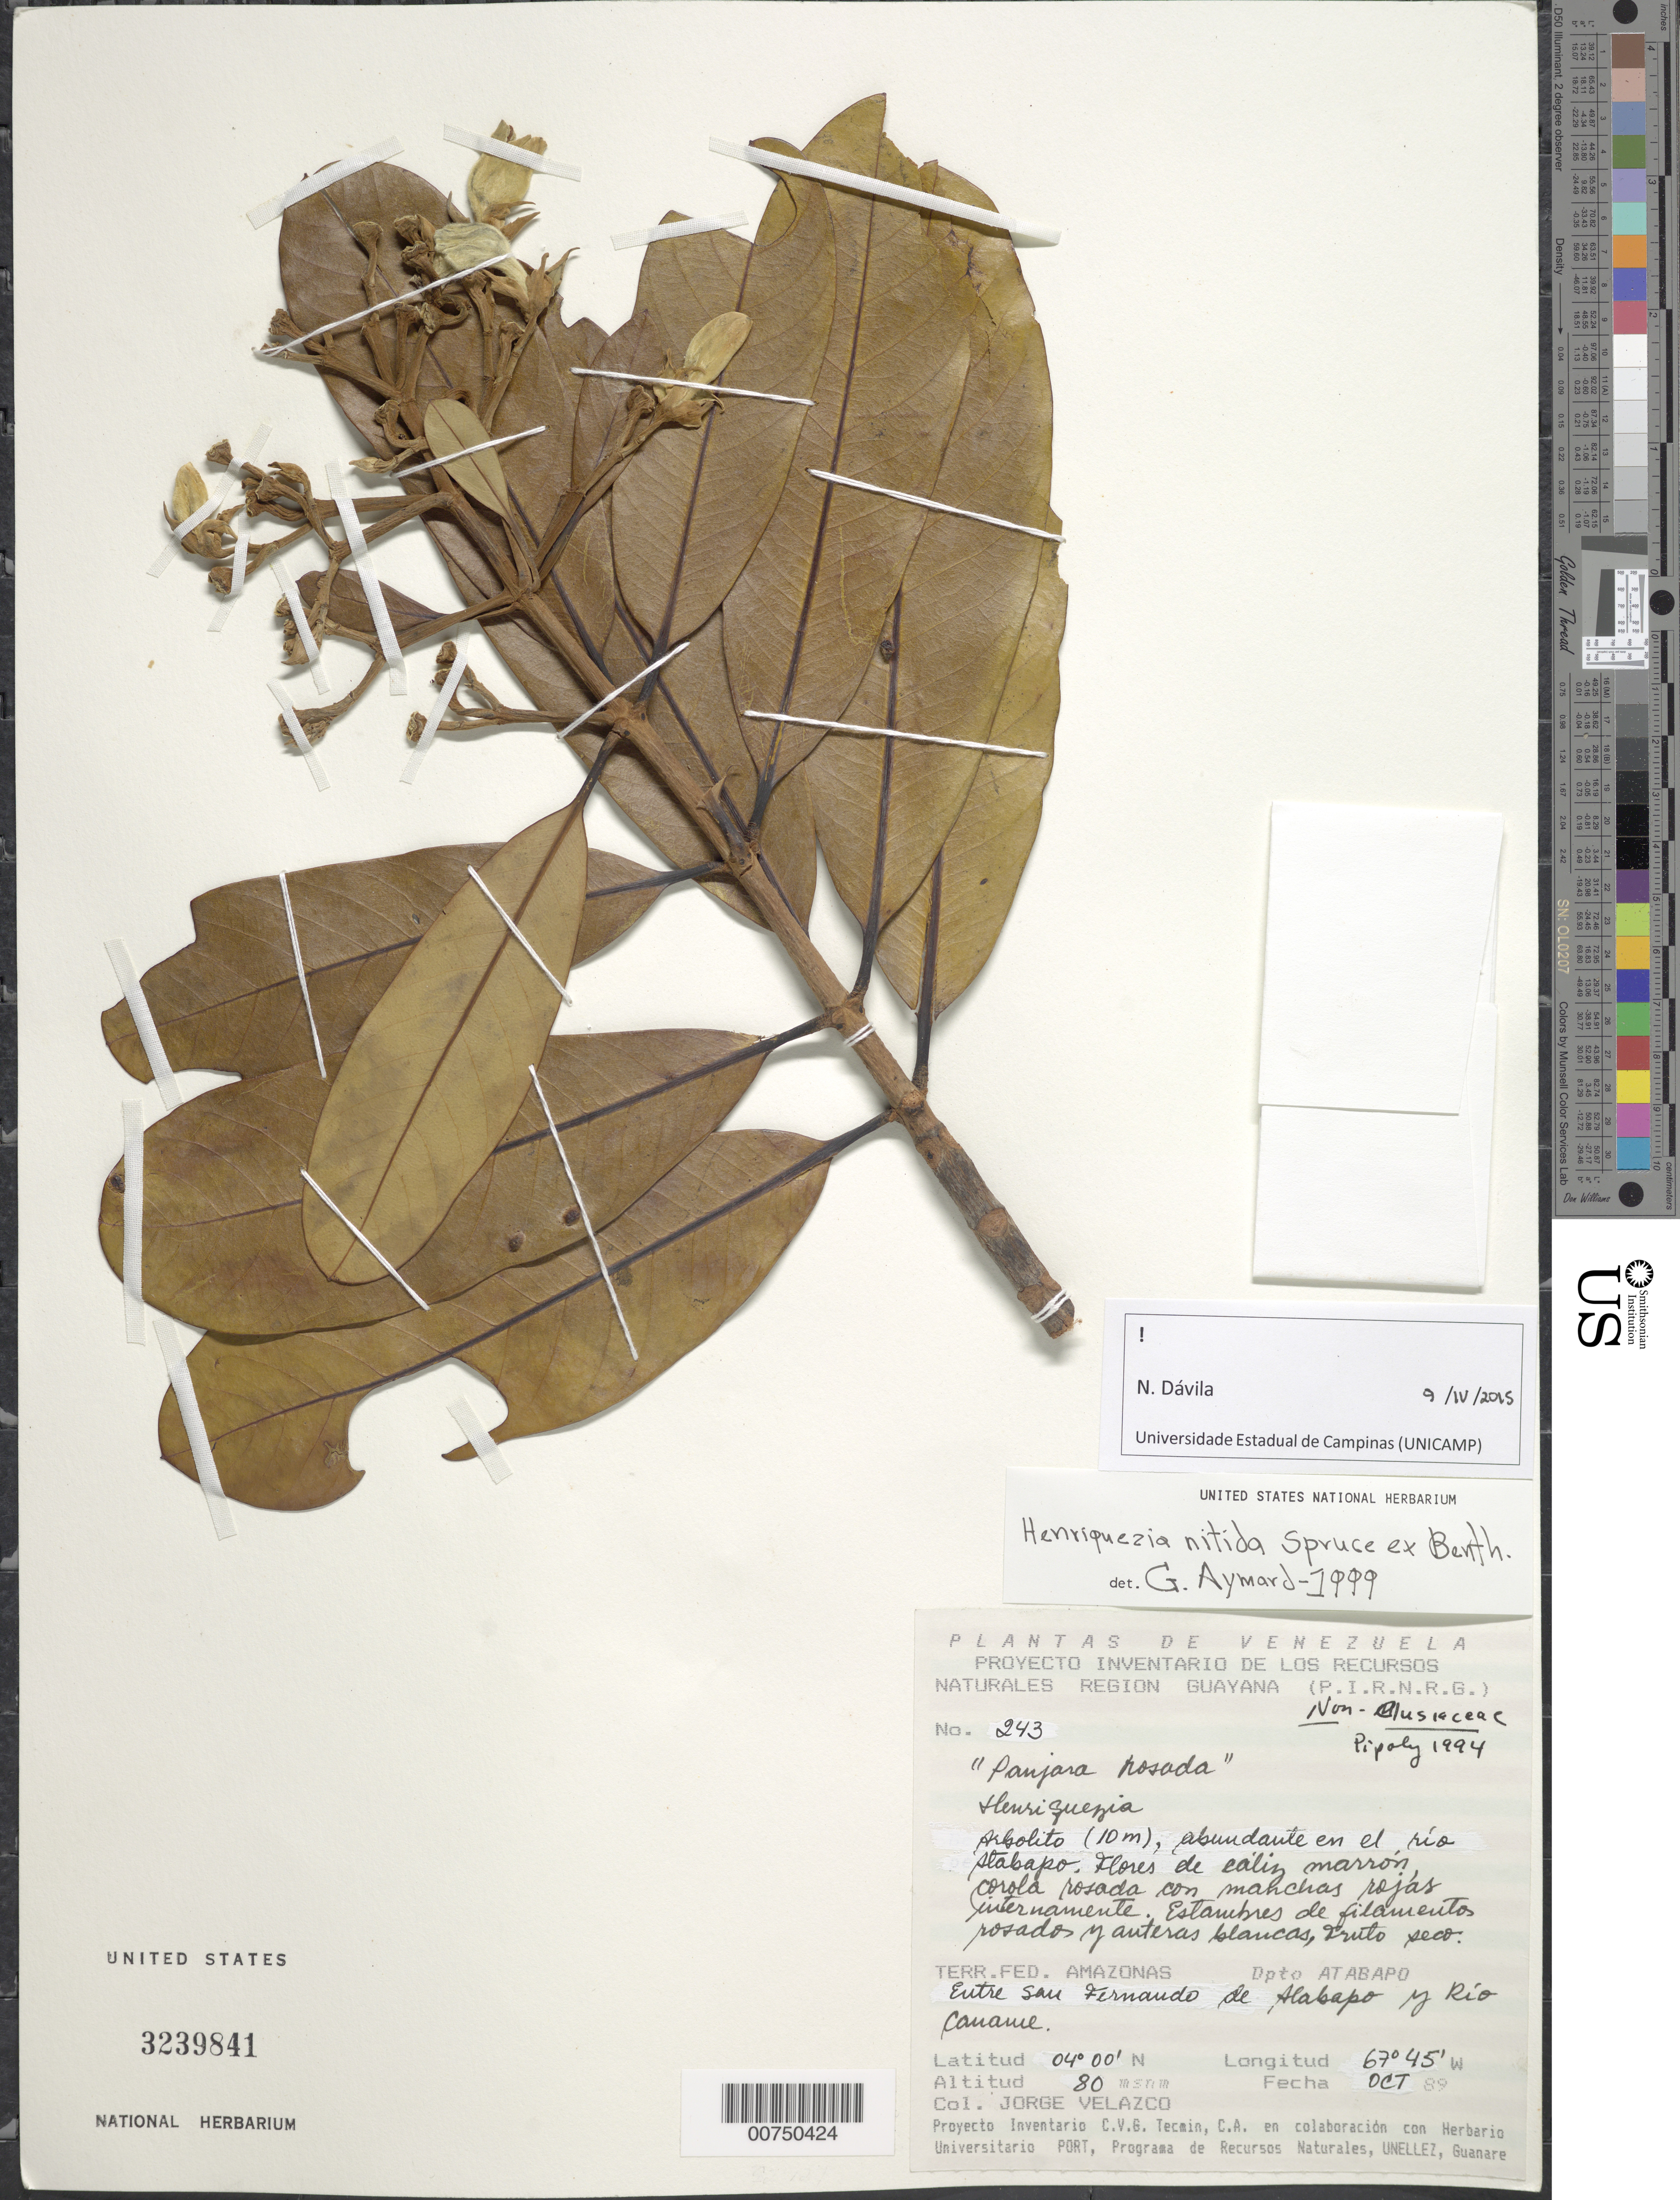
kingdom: Plantae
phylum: Tracheophyta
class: Magnoliopsida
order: Gentianales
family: Rubiaceae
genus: Henriquezia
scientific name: Henriquezia nitida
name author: Spruce ex Benth.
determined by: Aymard C., G. A., (PORT), Univ. Nac. Exp. de los Llanos Ezequiel Zamora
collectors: J. Velazco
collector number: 243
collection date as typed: Oct-89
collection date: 1989-10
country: Venezuela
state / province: Amazonas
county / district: Atabapo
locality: San Fernando de Atabapo a Río Caname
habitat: En el rio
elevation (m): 80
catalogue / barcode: US 3239841